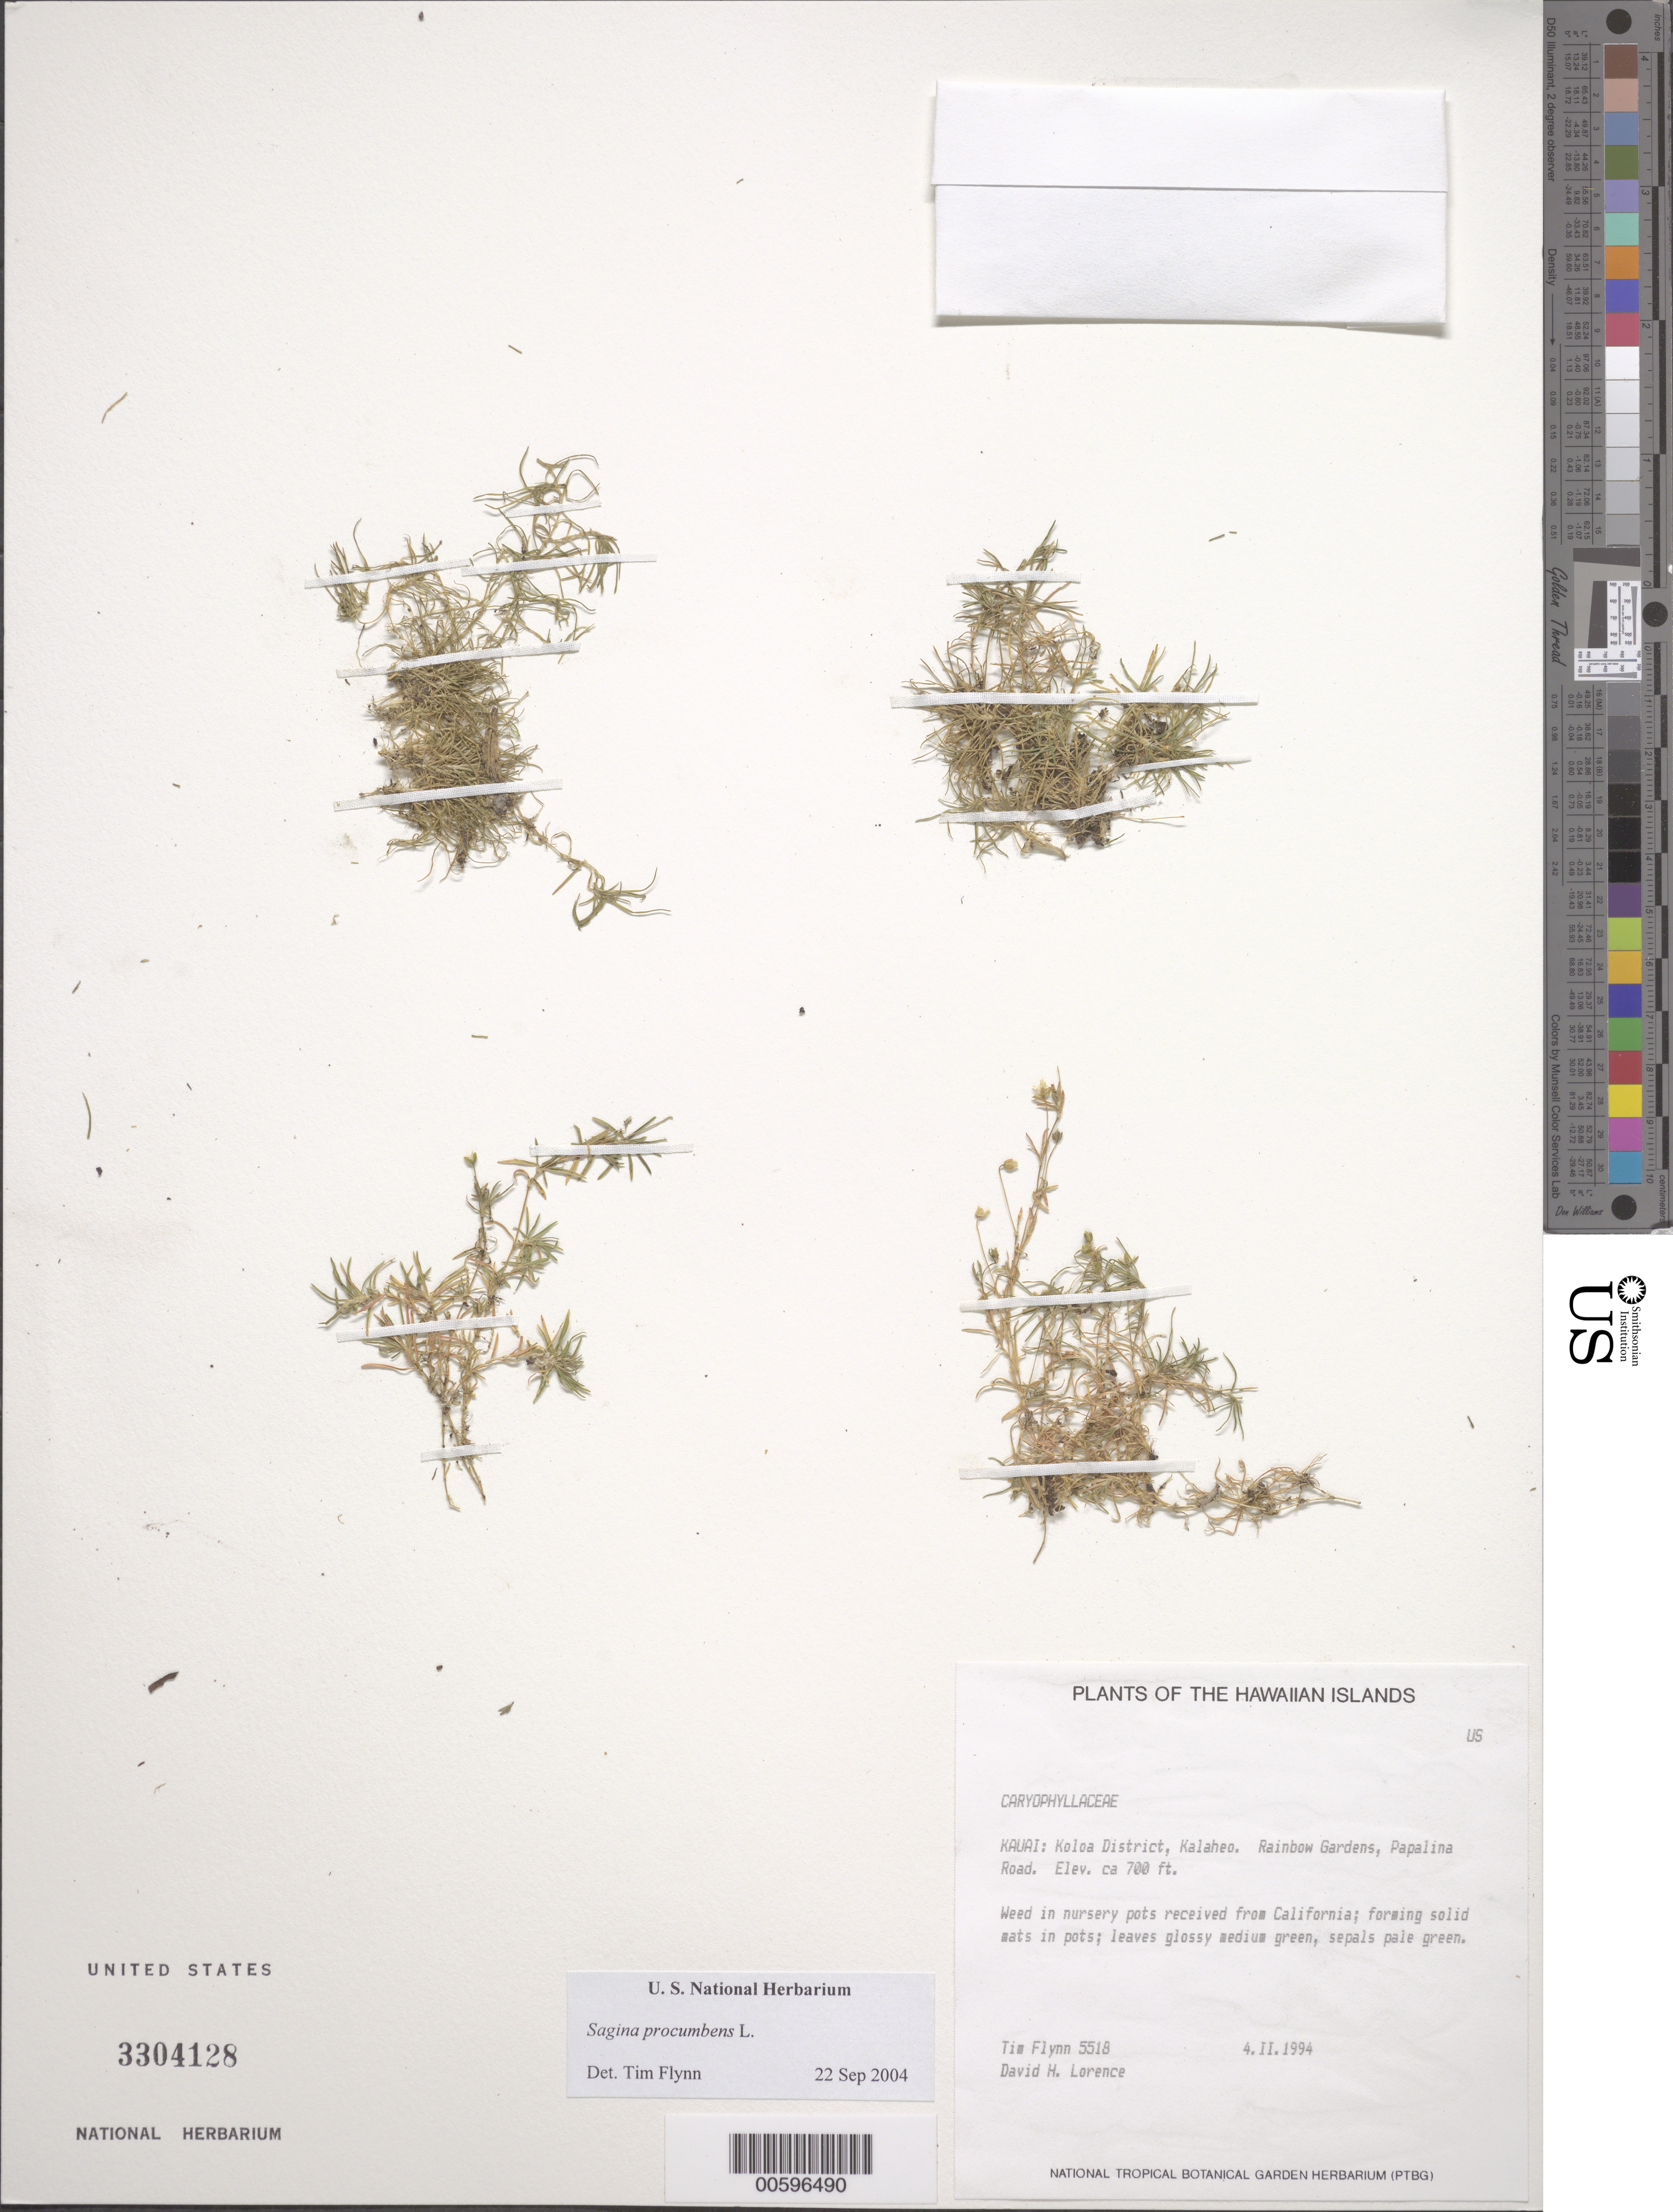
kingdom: Plantae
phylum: Tracheophyta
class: Magnoliopsida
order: Caryophyllales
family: Caryophyllaceae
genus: Sagina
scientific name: Sagina procumbens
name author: L.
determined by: Flynn, T. W.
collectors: T. W. Flynn & D. Lorence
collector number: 5518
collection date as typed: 4 Feb 1994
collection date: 1994-02-04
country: United States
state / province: Hawaii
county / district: Kauai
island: Kaua'i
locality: Koloa Dist, Kalaheo. Rainbow Gardens, Papalina Rd.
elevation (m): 213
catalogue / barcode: US 3304128